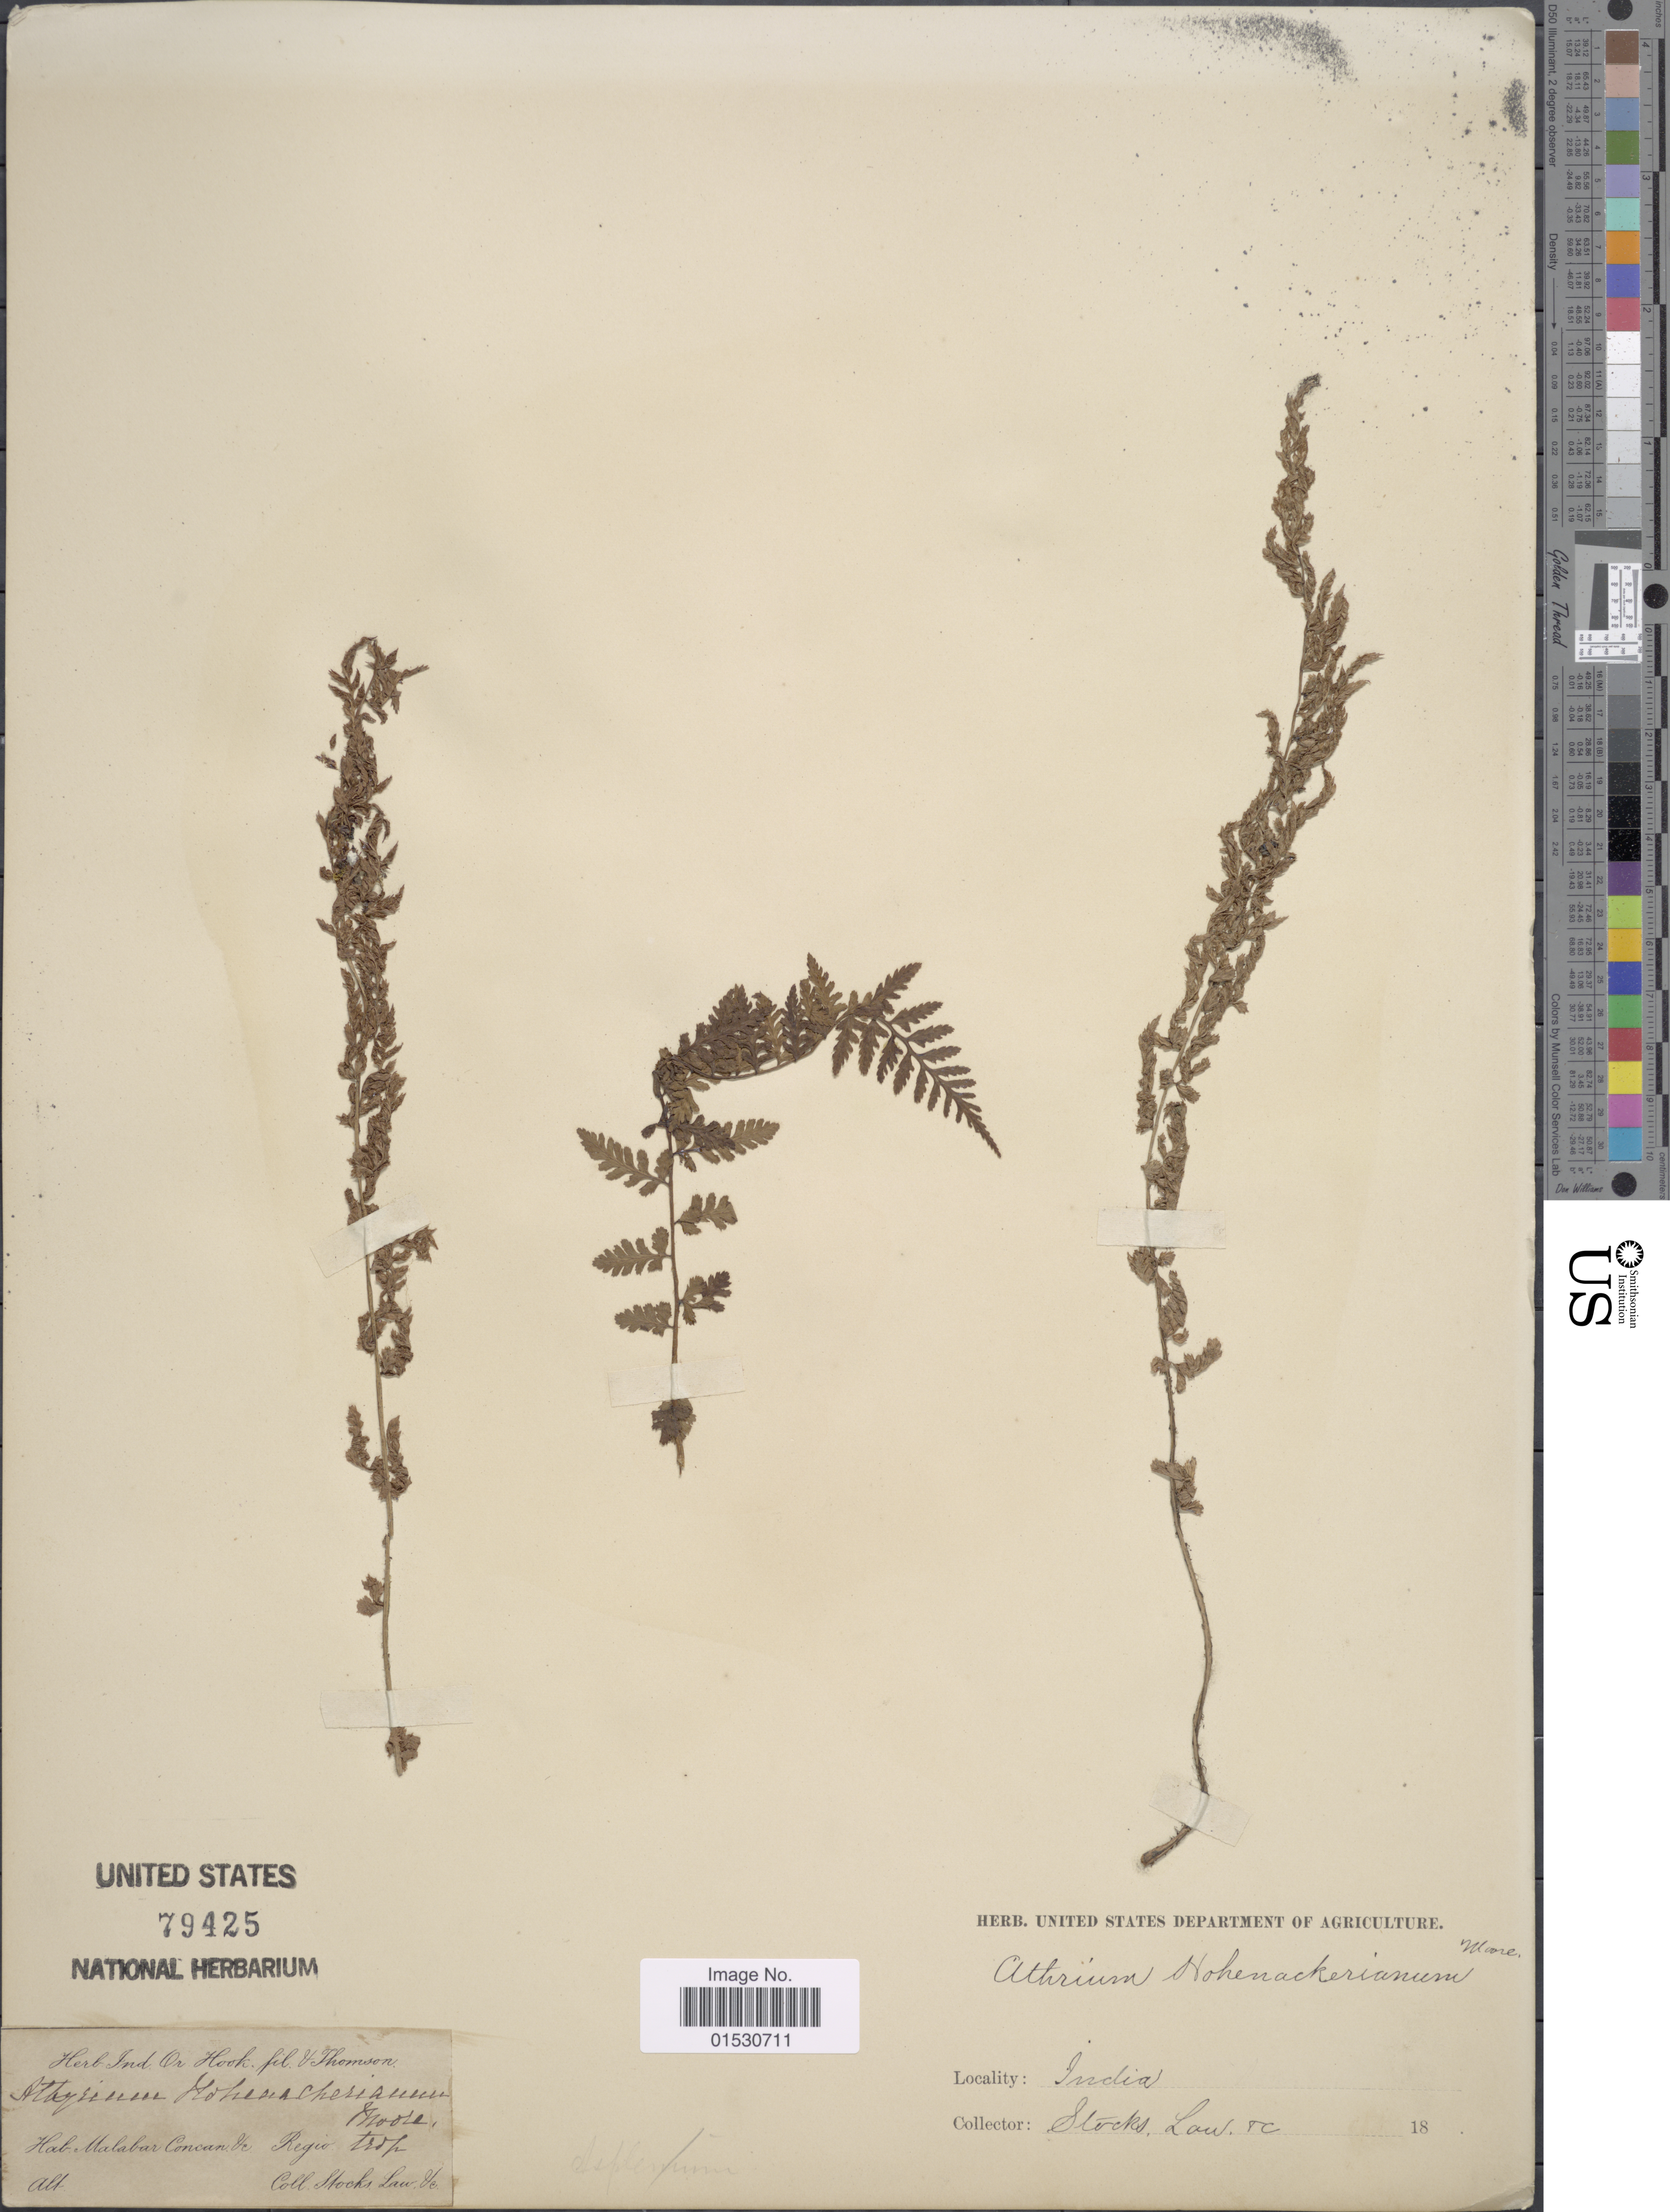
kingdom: Plantae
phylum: Tracheophyta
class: Polypodiopsida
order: Polypodiales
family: Athyriaceae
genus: Athyrium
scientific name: Athyrium hohenacherianum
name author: (Kunze) T. Moore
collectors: J. Stocks & J. Law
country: India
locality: Malabar Concan &c, Regio Trop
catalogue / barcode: US 79425